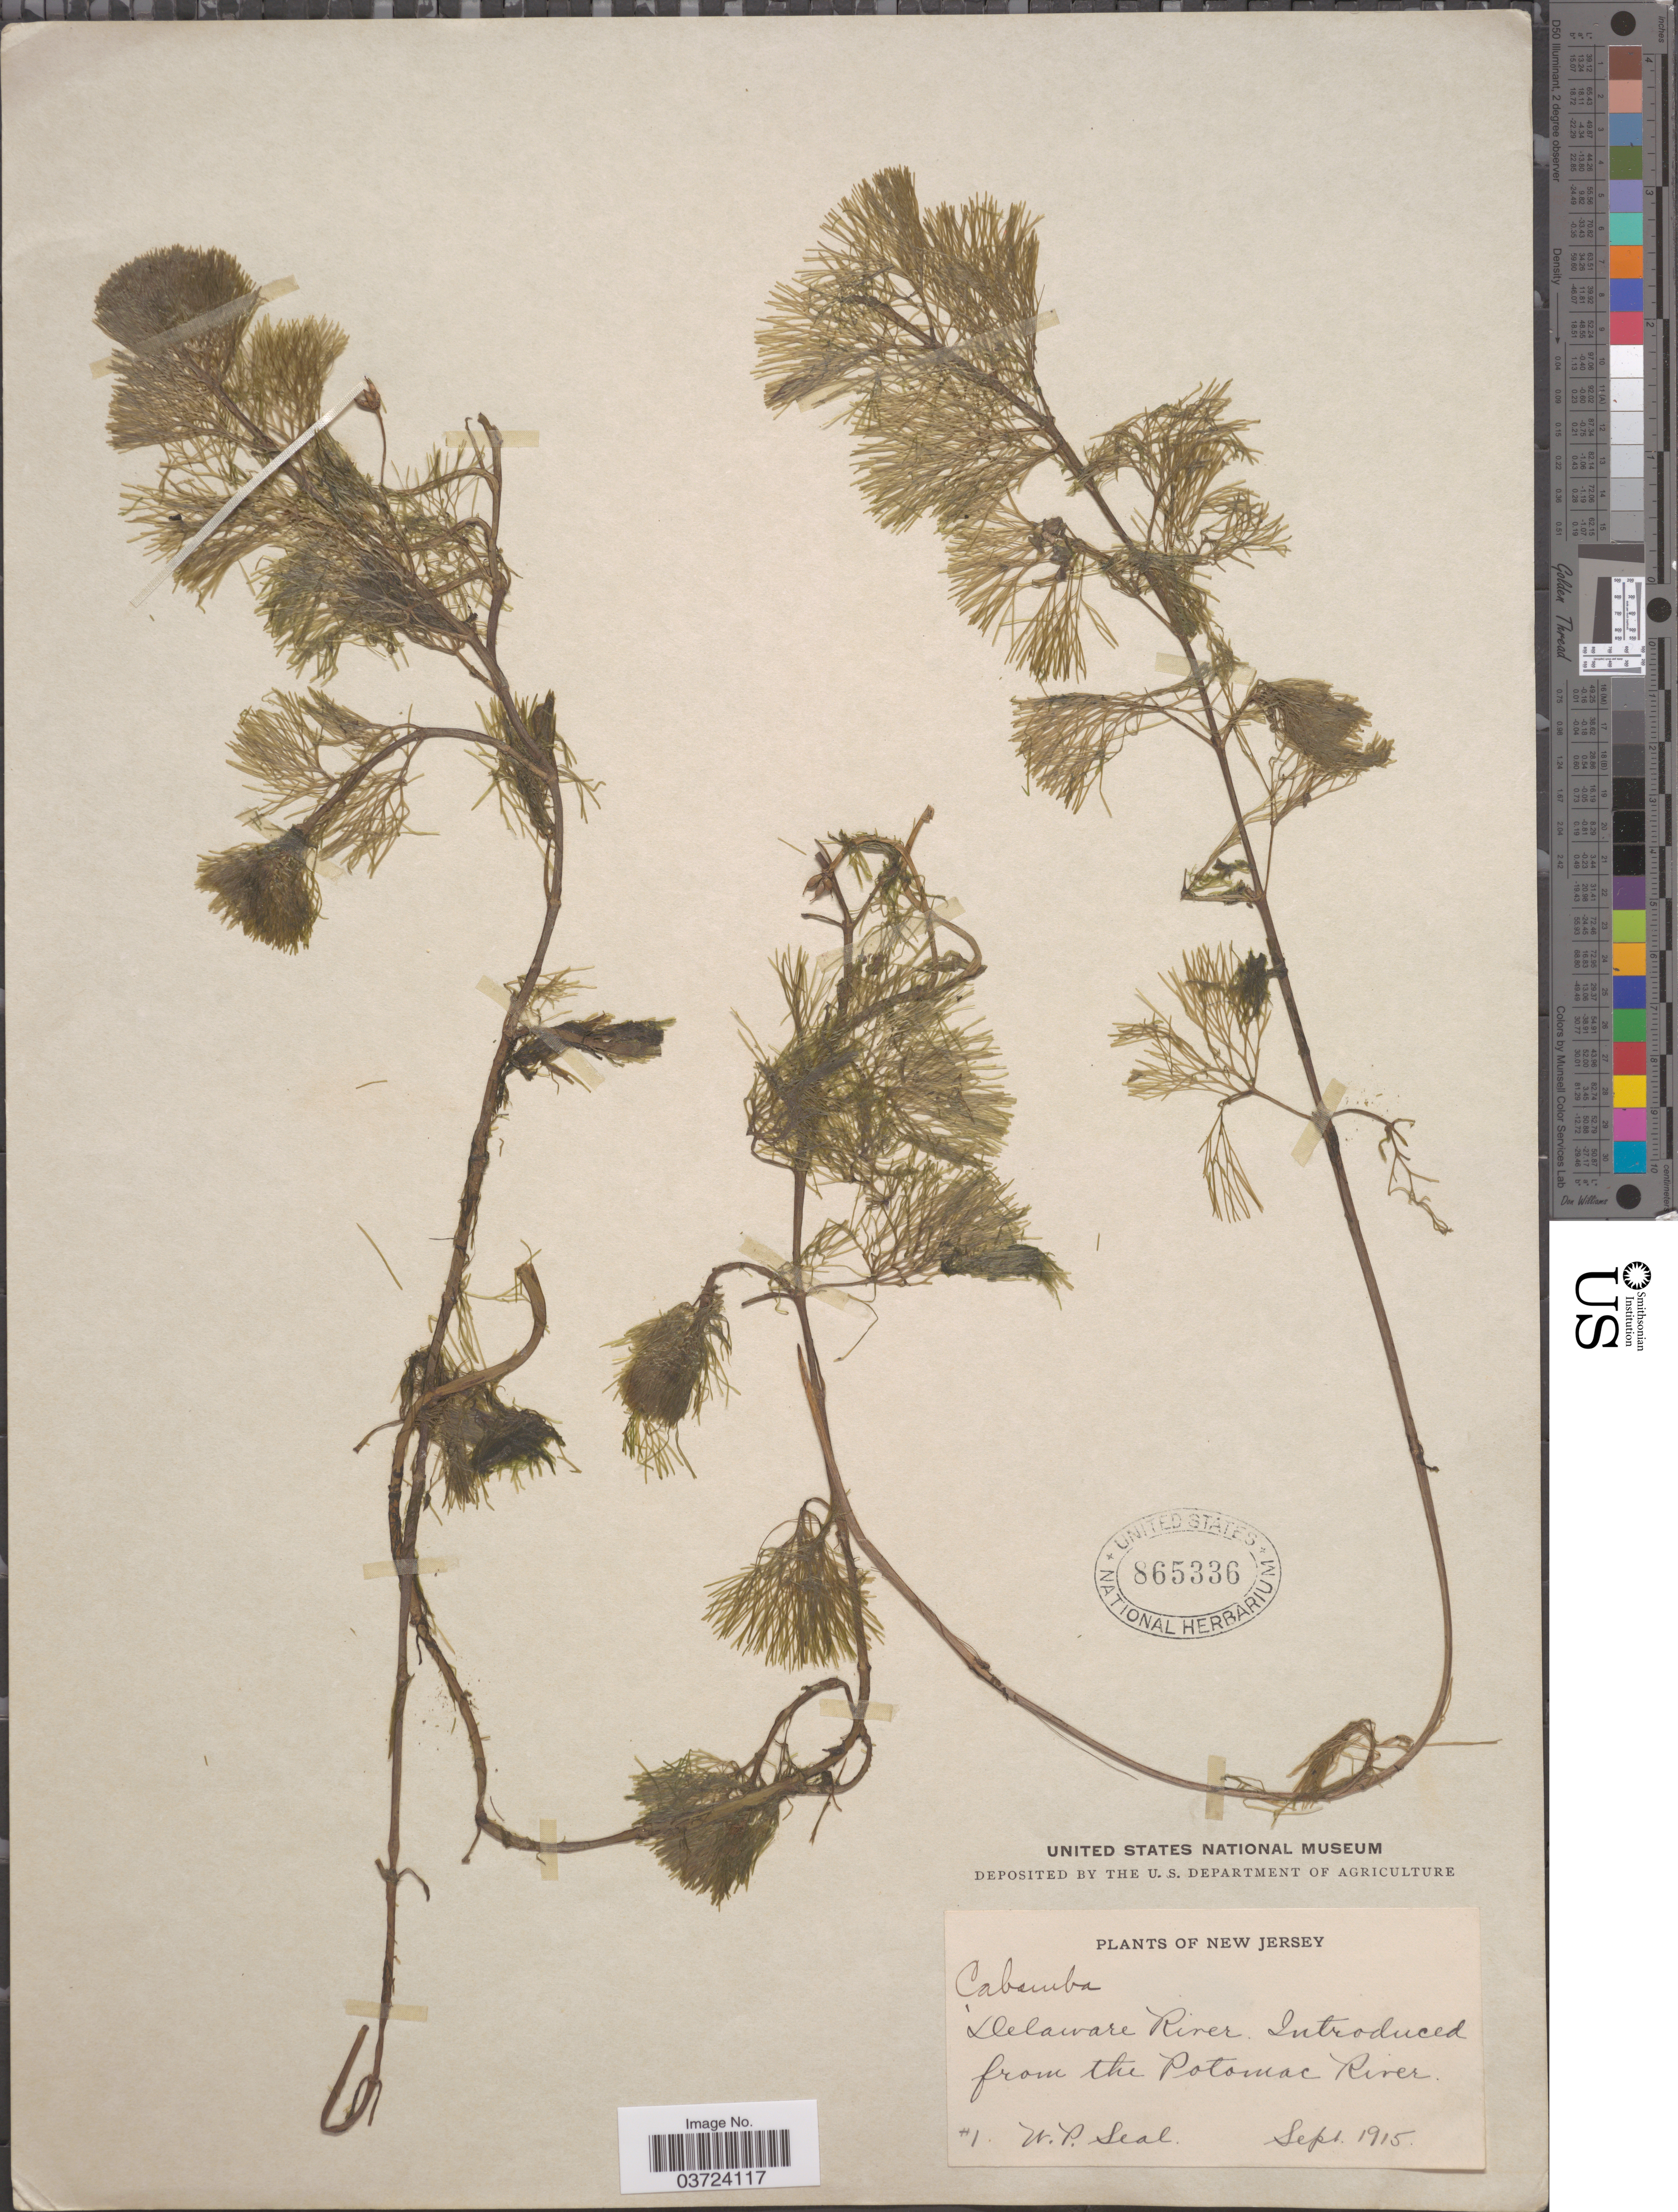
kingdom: Plantae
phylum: Tracheophyta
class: Magnoliopsida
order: Nymphaeales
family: Cabombaceae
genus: Cabomba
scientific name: Cabomba pulcherrima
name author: (R.M. Harper) Fassett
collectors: W. Seal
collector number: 1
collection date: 1915-09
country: United States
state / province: New Jersey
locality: Delaware River. The Potomac River.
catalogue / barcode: US 865336